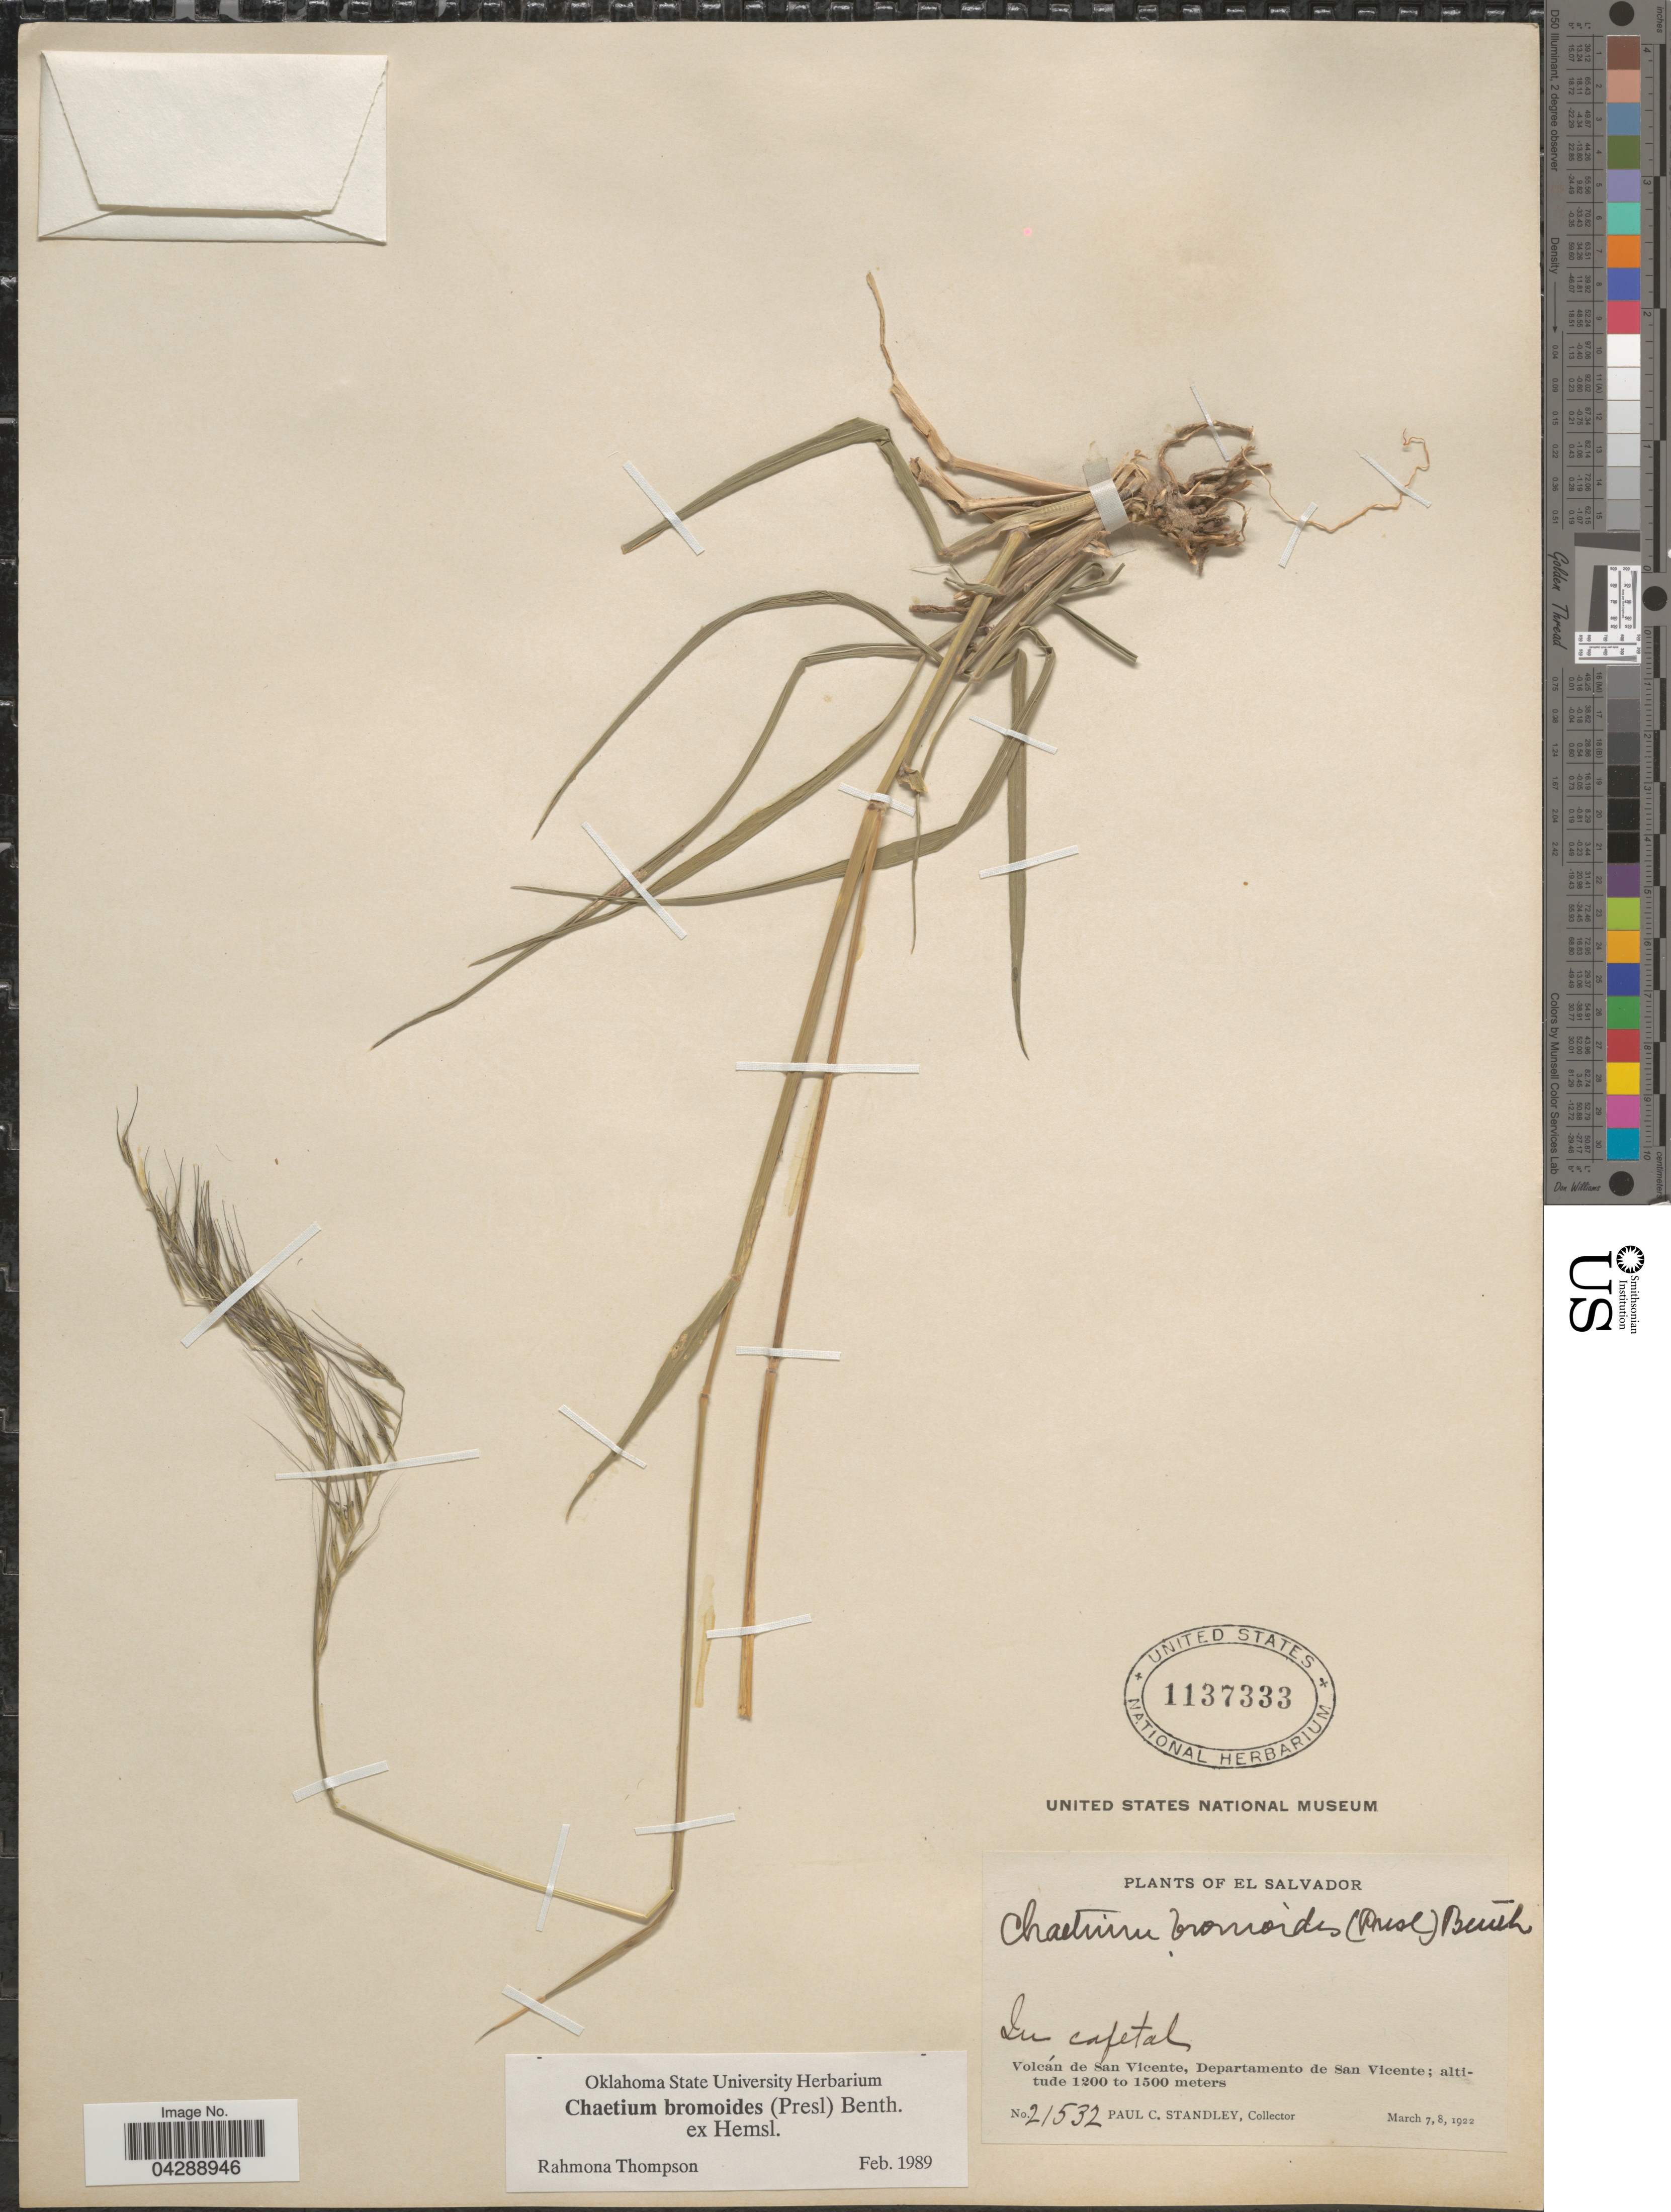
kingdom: Plantae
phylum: Tracheophyta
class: Liliopsida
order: Poales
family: Poaceae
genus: Chaetium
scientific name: Chaetium bromoides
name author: (J. Presl) Benth. ex Hemsl.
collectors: P. C. Standley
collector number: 21532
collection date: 1922-03-07/1922-03-08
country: El Salvador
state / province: San Vincente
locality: Volcán de San vicente, Departamento de San Vicente.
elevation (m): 1200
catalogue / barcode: US 1137333